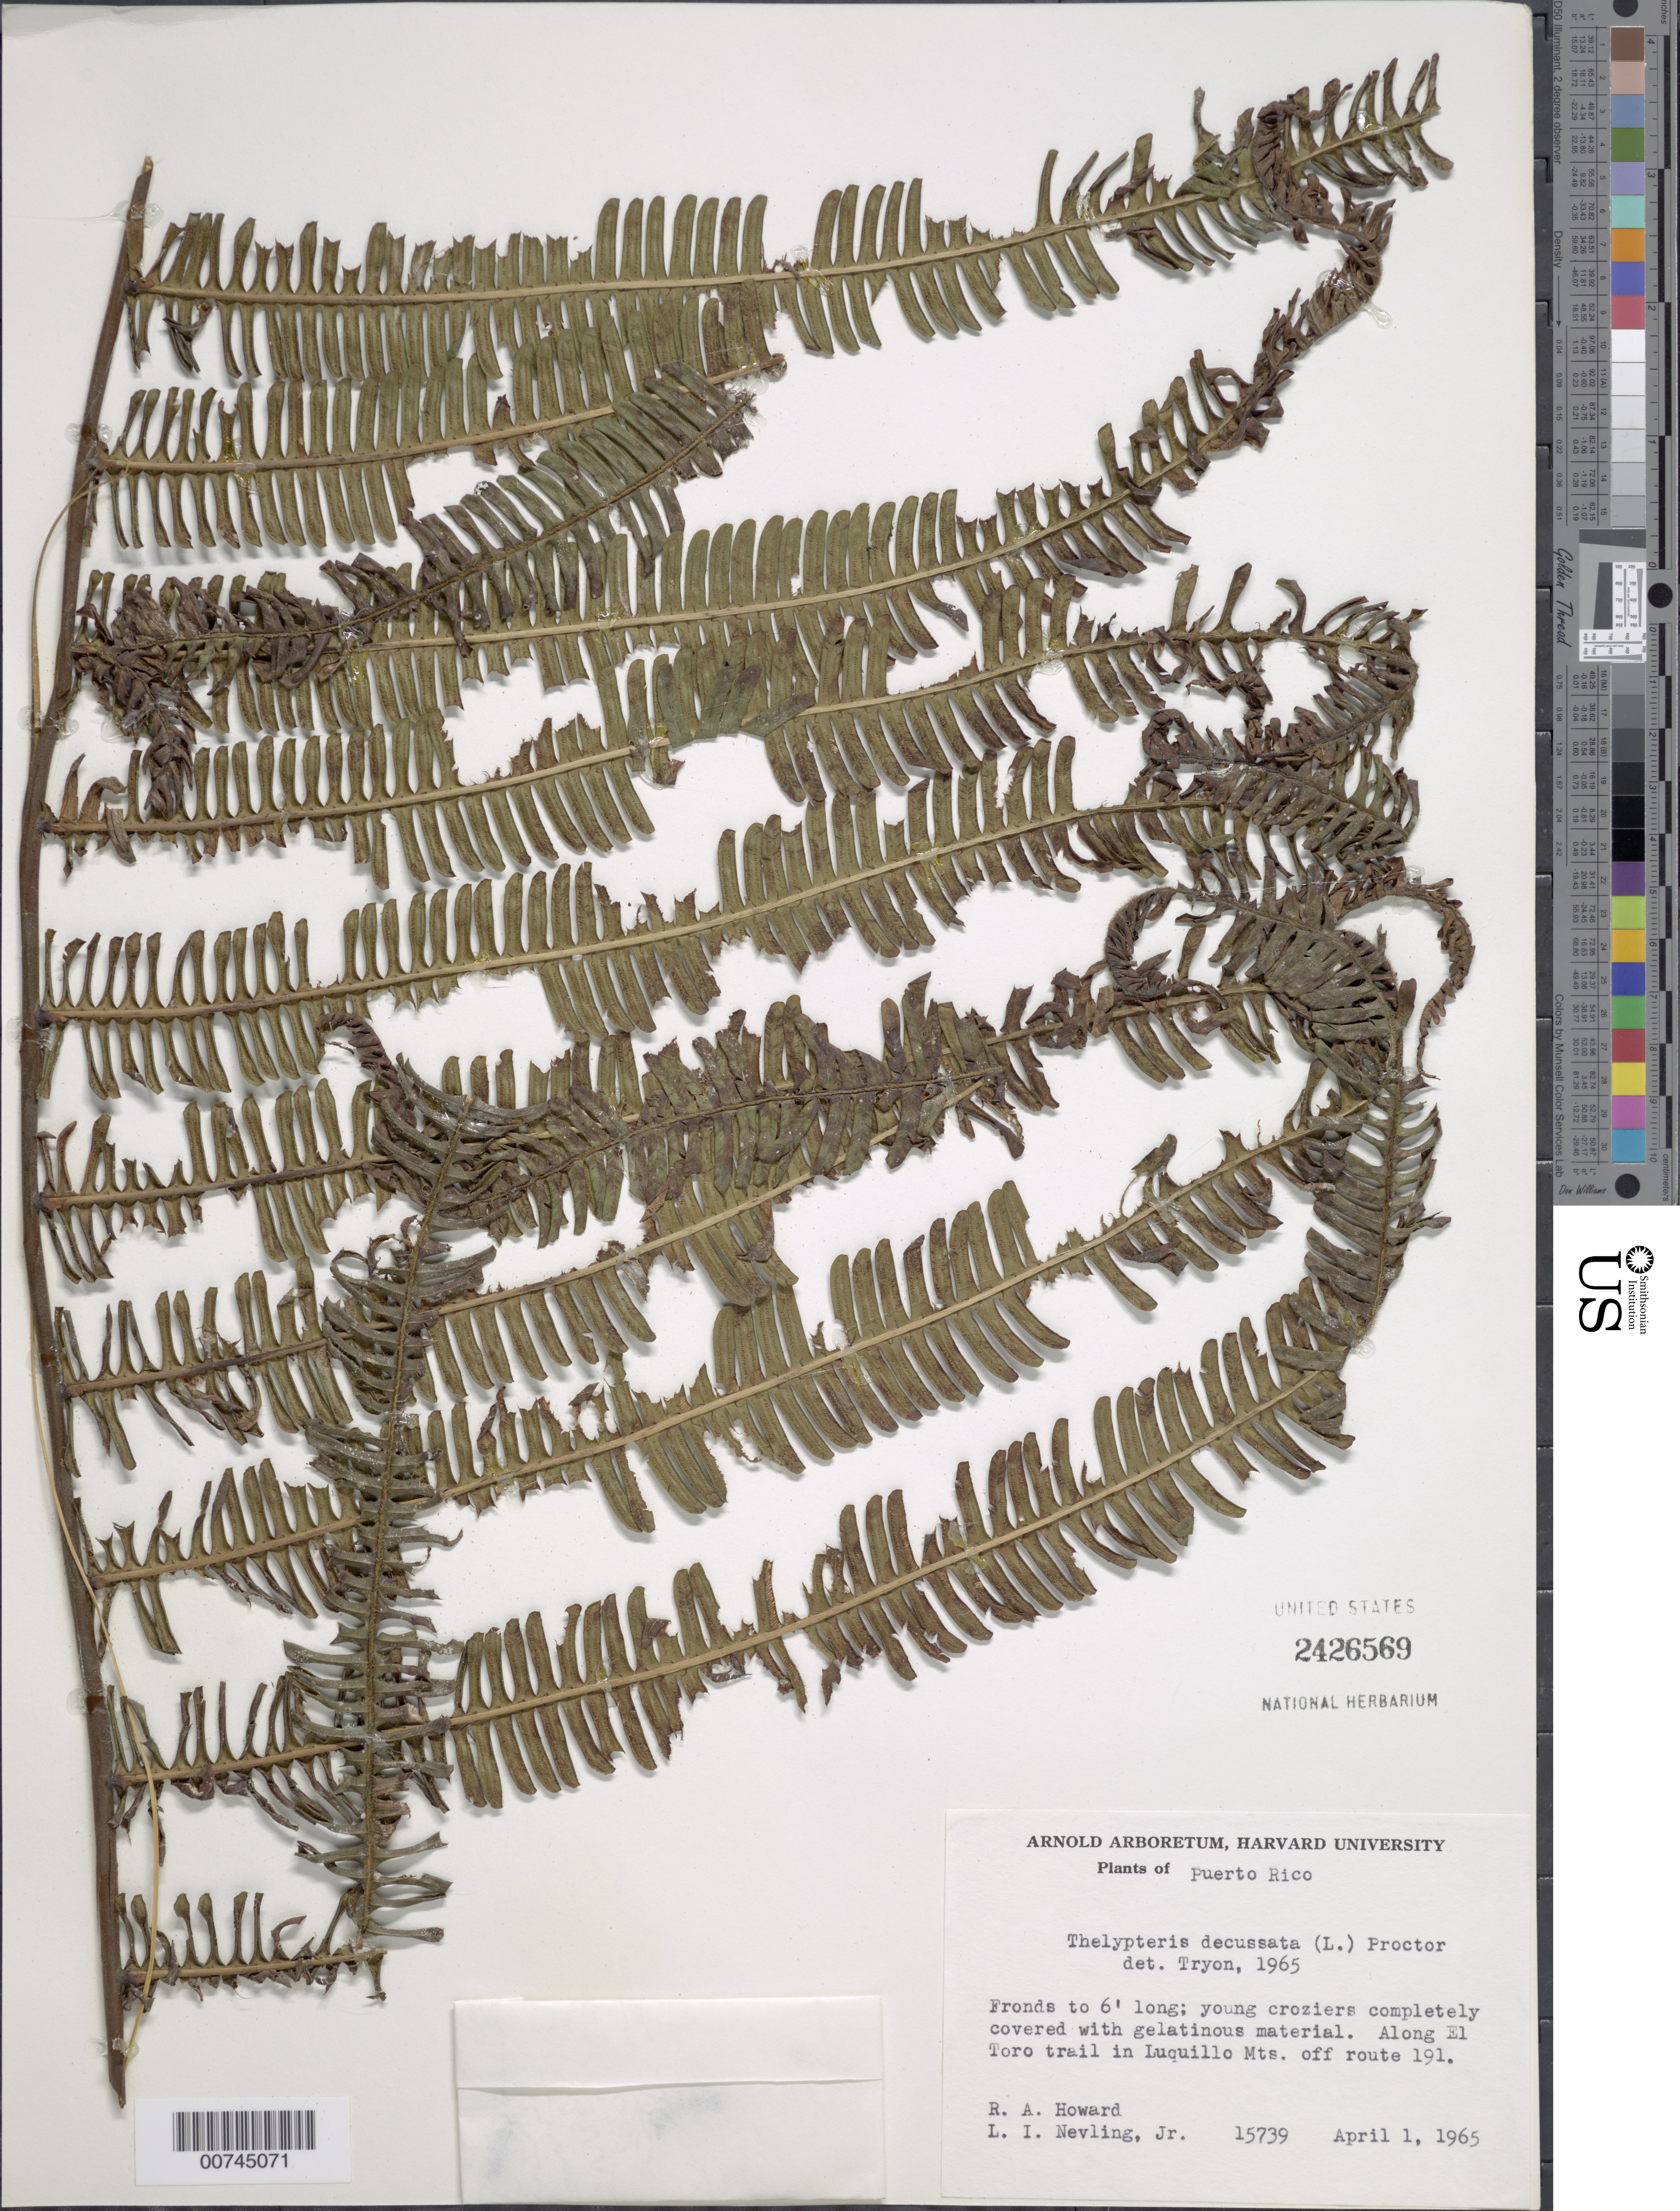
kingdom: Plantae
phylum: Tracheophyta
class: Polypodiopsida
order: Polypodiales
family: Thelypteridaceae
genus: Steiropteris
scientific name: Steiropteris decussata (L.) comb. nov., ined. 2015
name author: (L.)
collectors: R. A. Howard & L. Nevling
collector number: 15739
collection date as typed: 01 Apr 1965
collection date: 1965-04-01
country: Puerto Rico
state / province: Luquillo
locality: Along El Toro trail in Luquillo Mountains off route 191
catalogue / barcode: US 2426569